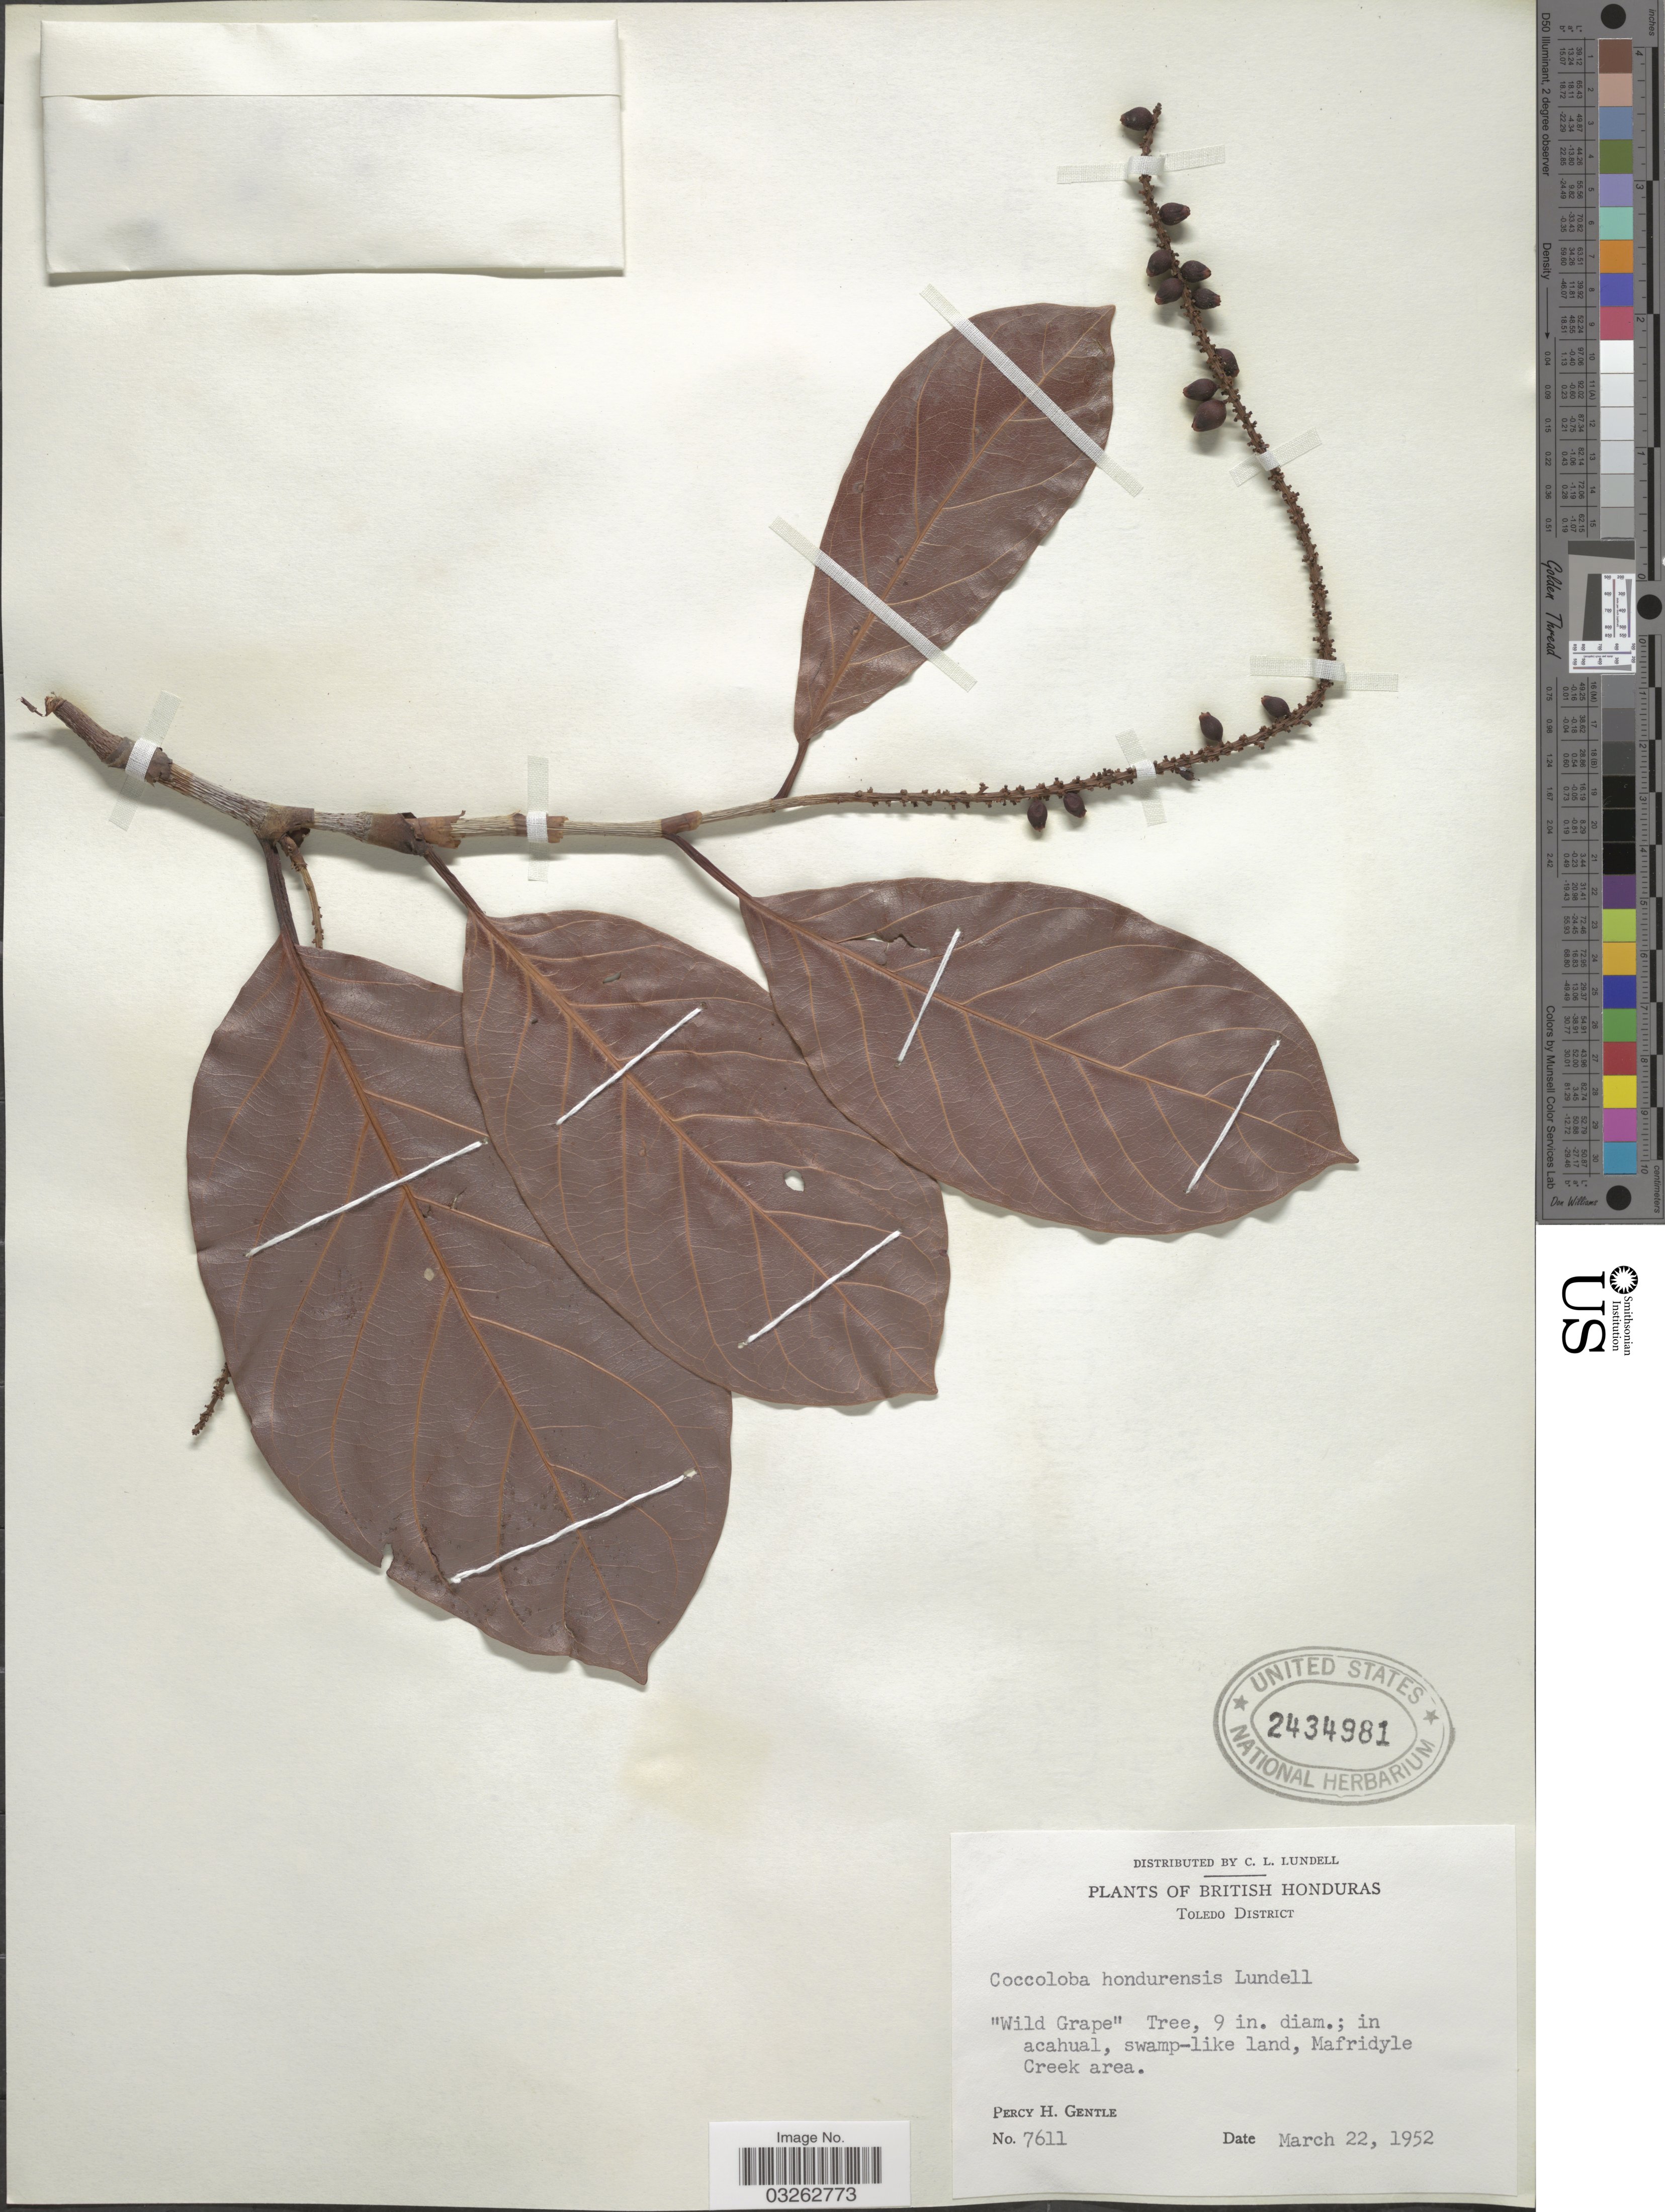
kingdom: Plantae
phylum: Tracheophyta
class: Magnoliopsida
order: Caryophyllales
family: Polygonaceae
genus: Coccoloba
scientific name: Coccoloba hondurensis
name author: Lundell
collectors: P. H. Gentle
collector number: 7611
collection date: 1952-03-22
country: Belize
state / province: Toledo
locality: British Honduras. Toledo District. In acahual, swamp-like land, Mafridyle Creek area.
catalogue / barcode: US 2434981